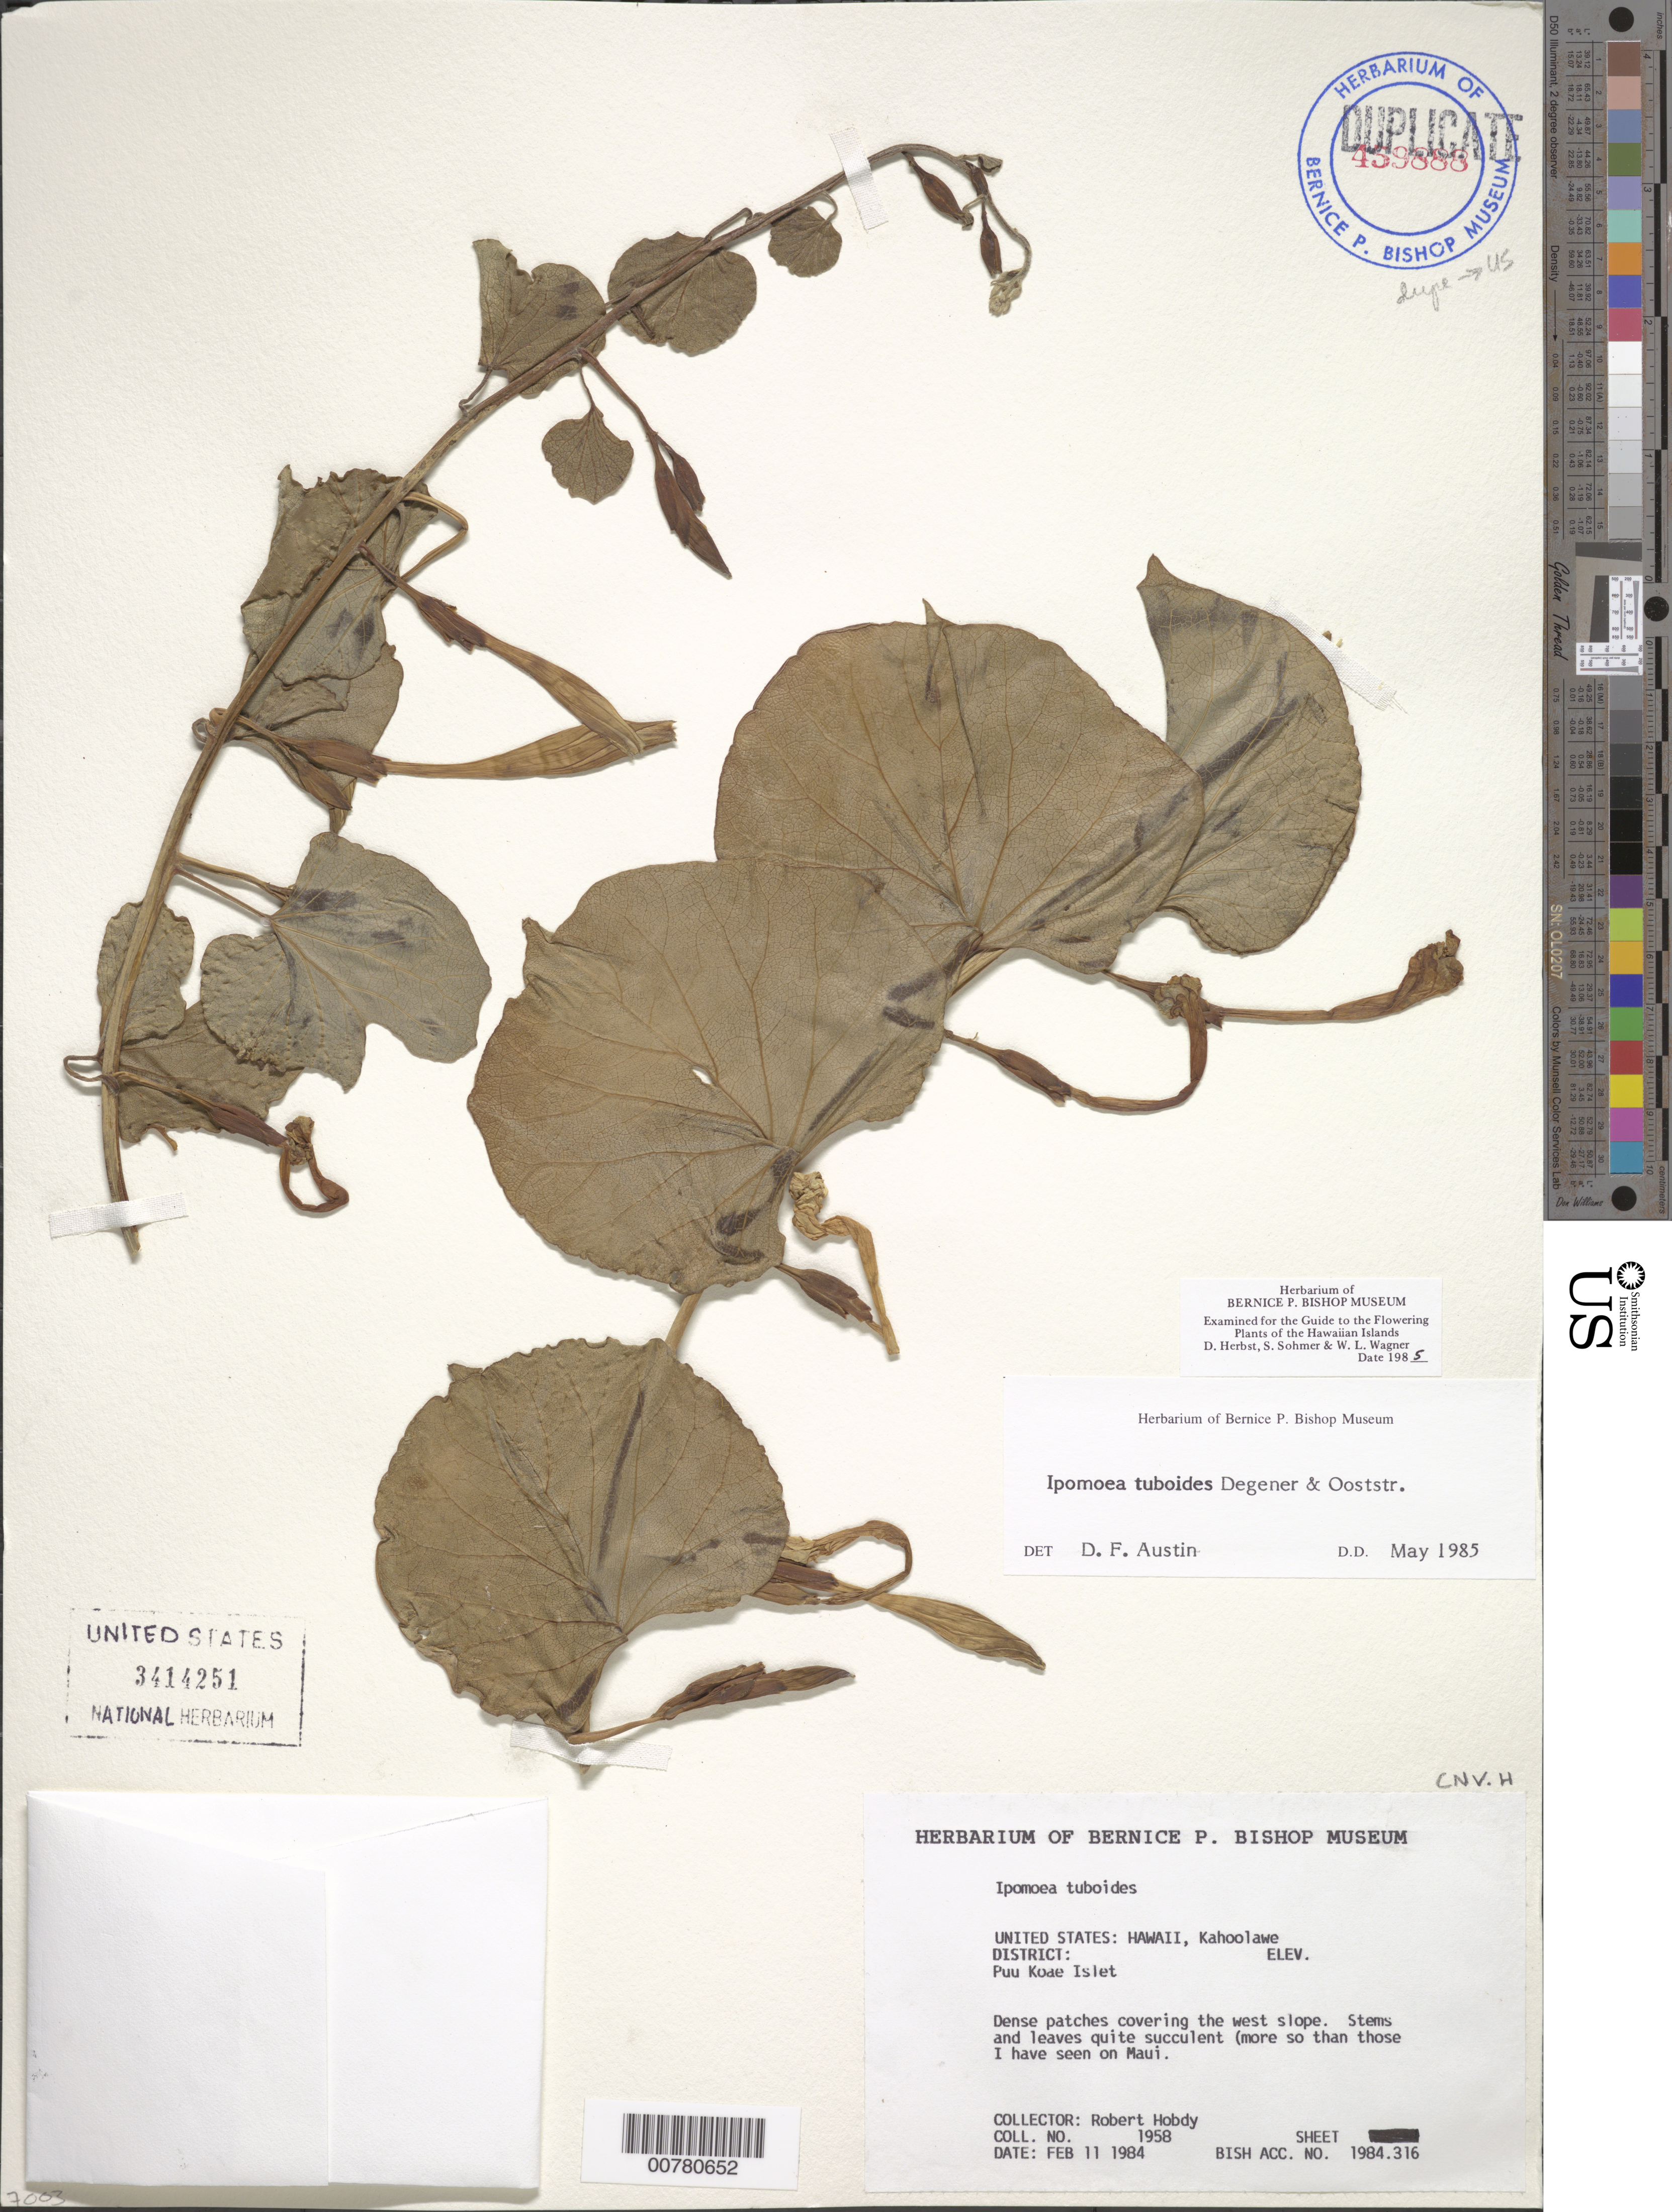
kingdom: Plantae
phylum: Tracheophyta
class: Magnoliopsida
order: Solanales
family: Convolvulaceae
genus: Ipomoea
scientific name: Ipomoea tuboides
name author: O. Deg. & Ooststr. in O. Deg.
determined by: Wagner, W. L.; Herbst, D. R.; Sohmer, S. H.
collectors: R. Hobdy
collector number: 1958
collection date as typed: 11 Feb 1984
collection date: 1984-02-11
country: United States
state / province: Hawaii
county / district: Maui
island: Kaho'olawe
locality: Puu Koae Islet.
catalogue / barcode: US 3414251